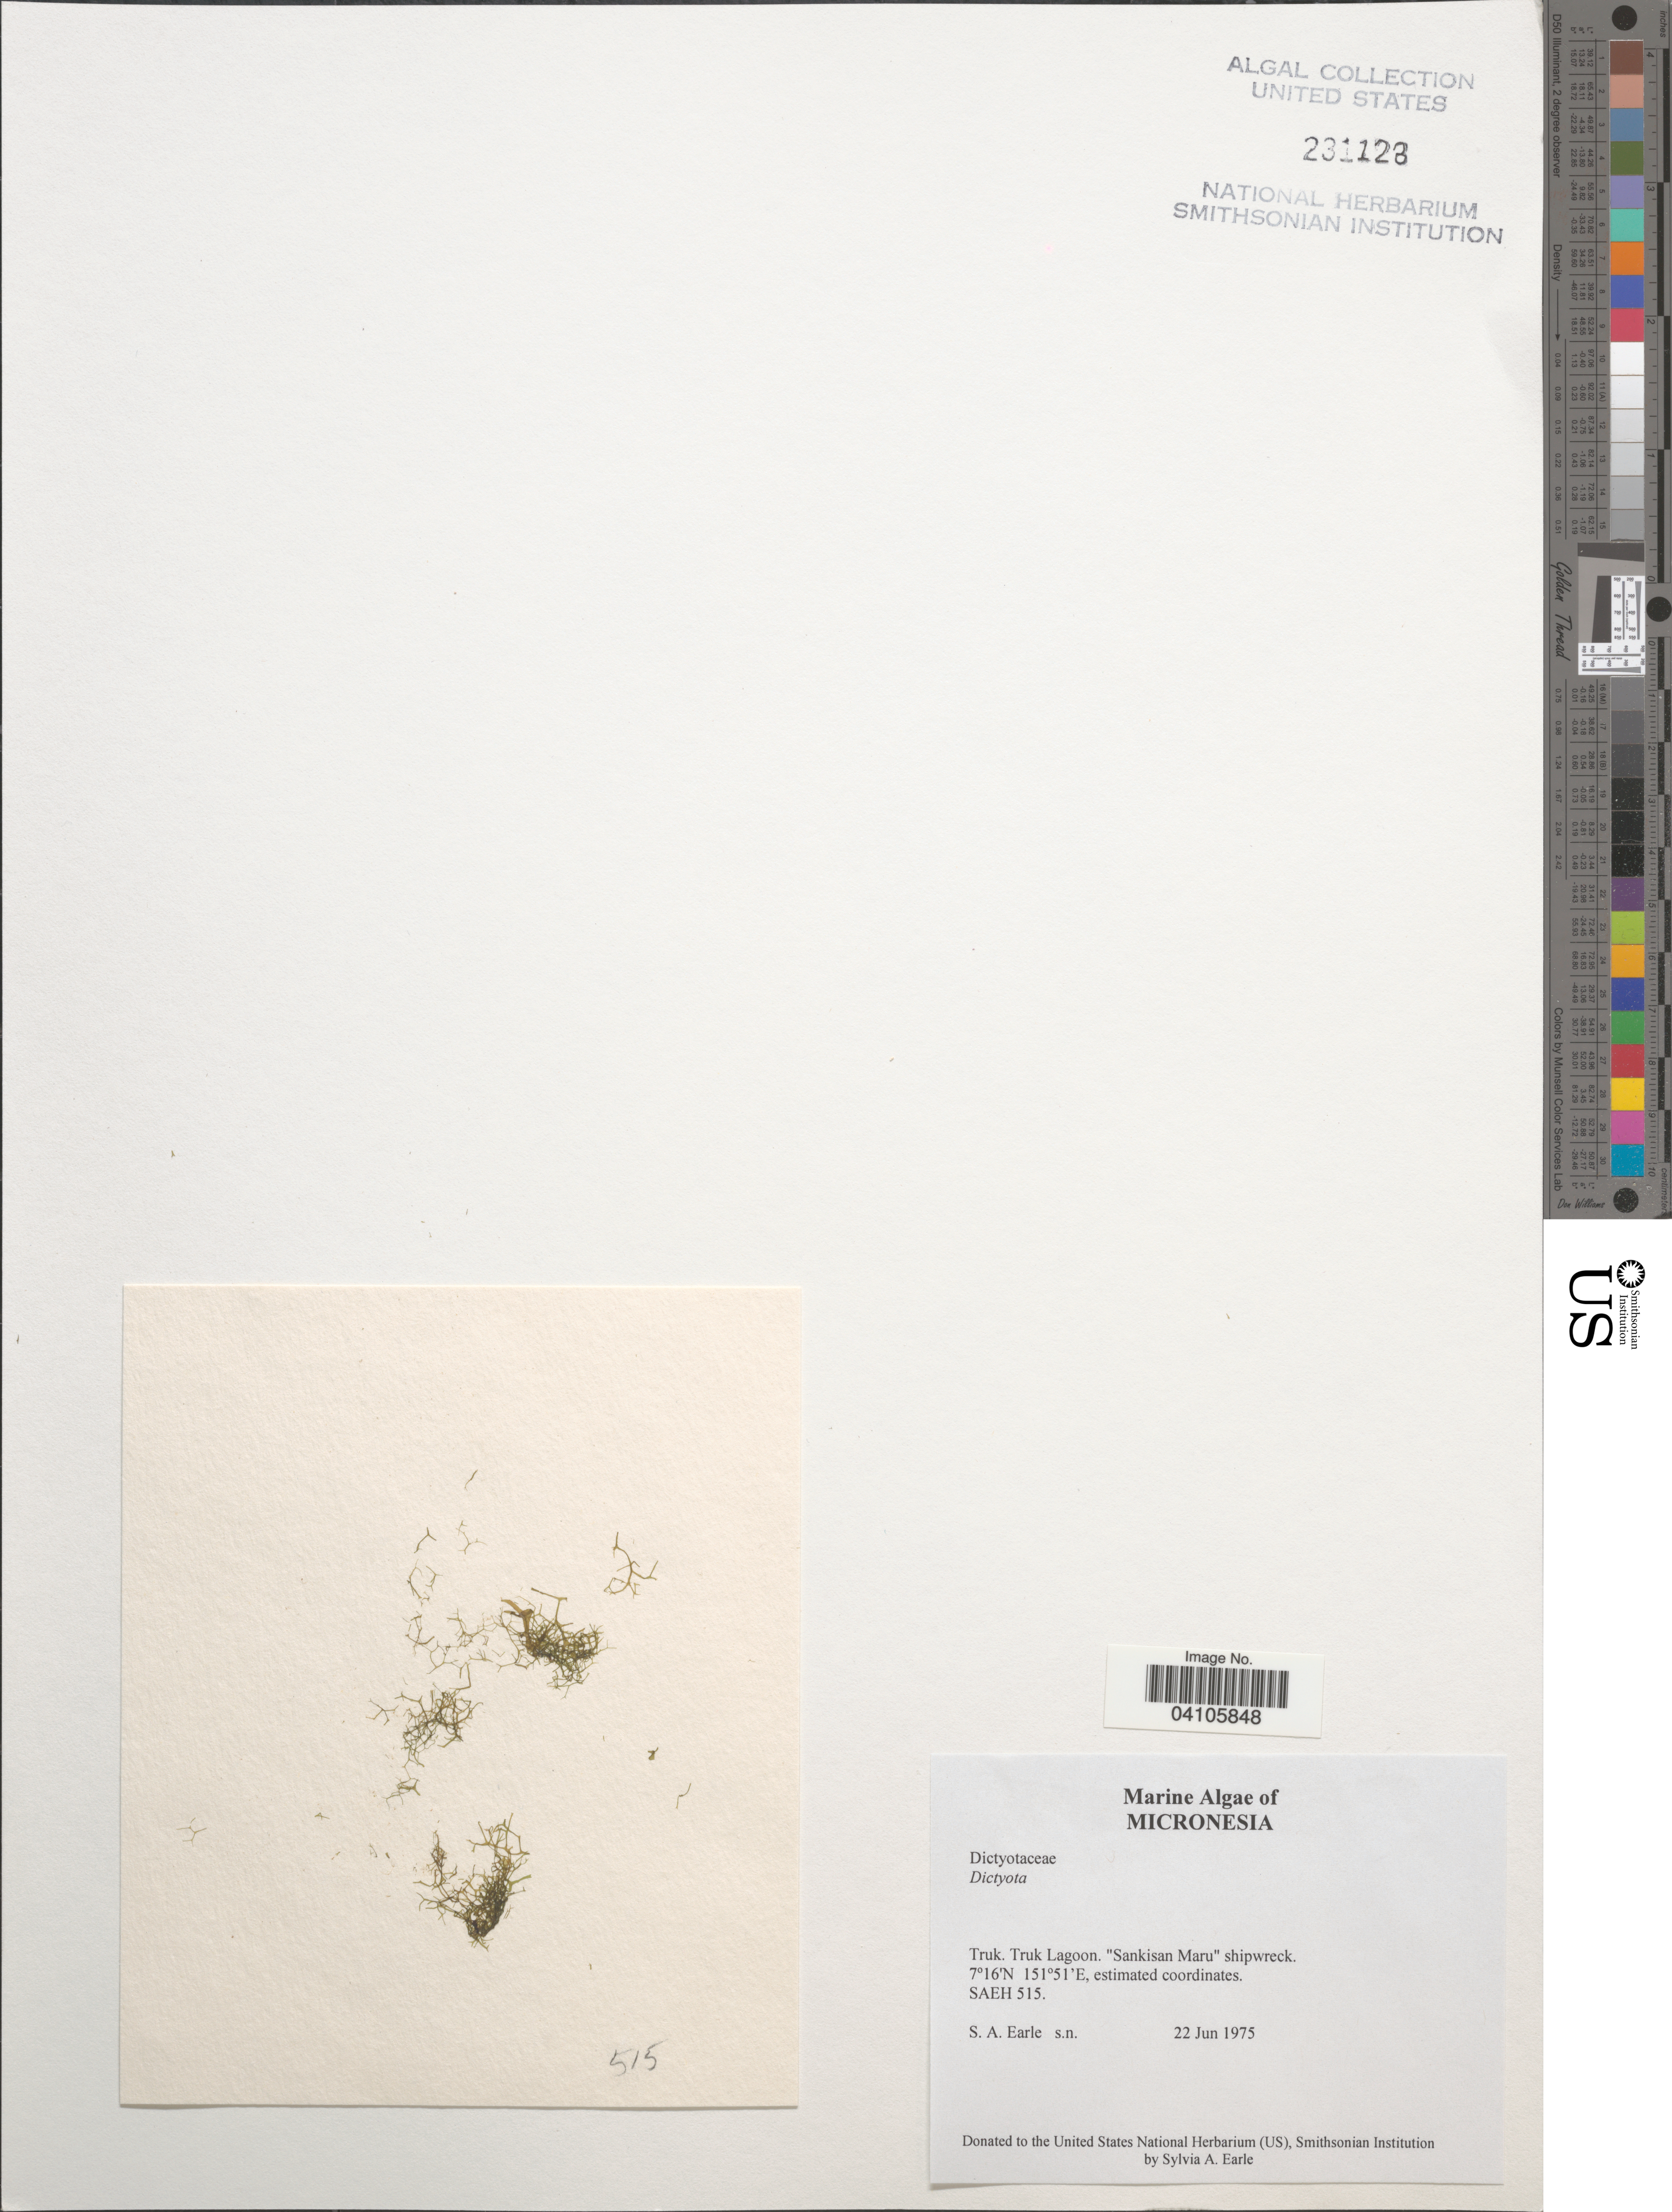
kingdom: Chromista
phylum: Ochrophyta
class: Phaeophyceae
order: Dictyotales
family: Dictyotaceae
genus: Dictyota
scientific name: Dictyota sp.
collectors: S. A. Earle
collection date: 1975-06-22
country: Micronesia, Federated States of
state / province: Truk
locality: Truk Lagoon. "Sankisan Maru" shipwreck.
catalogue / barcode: US 231128